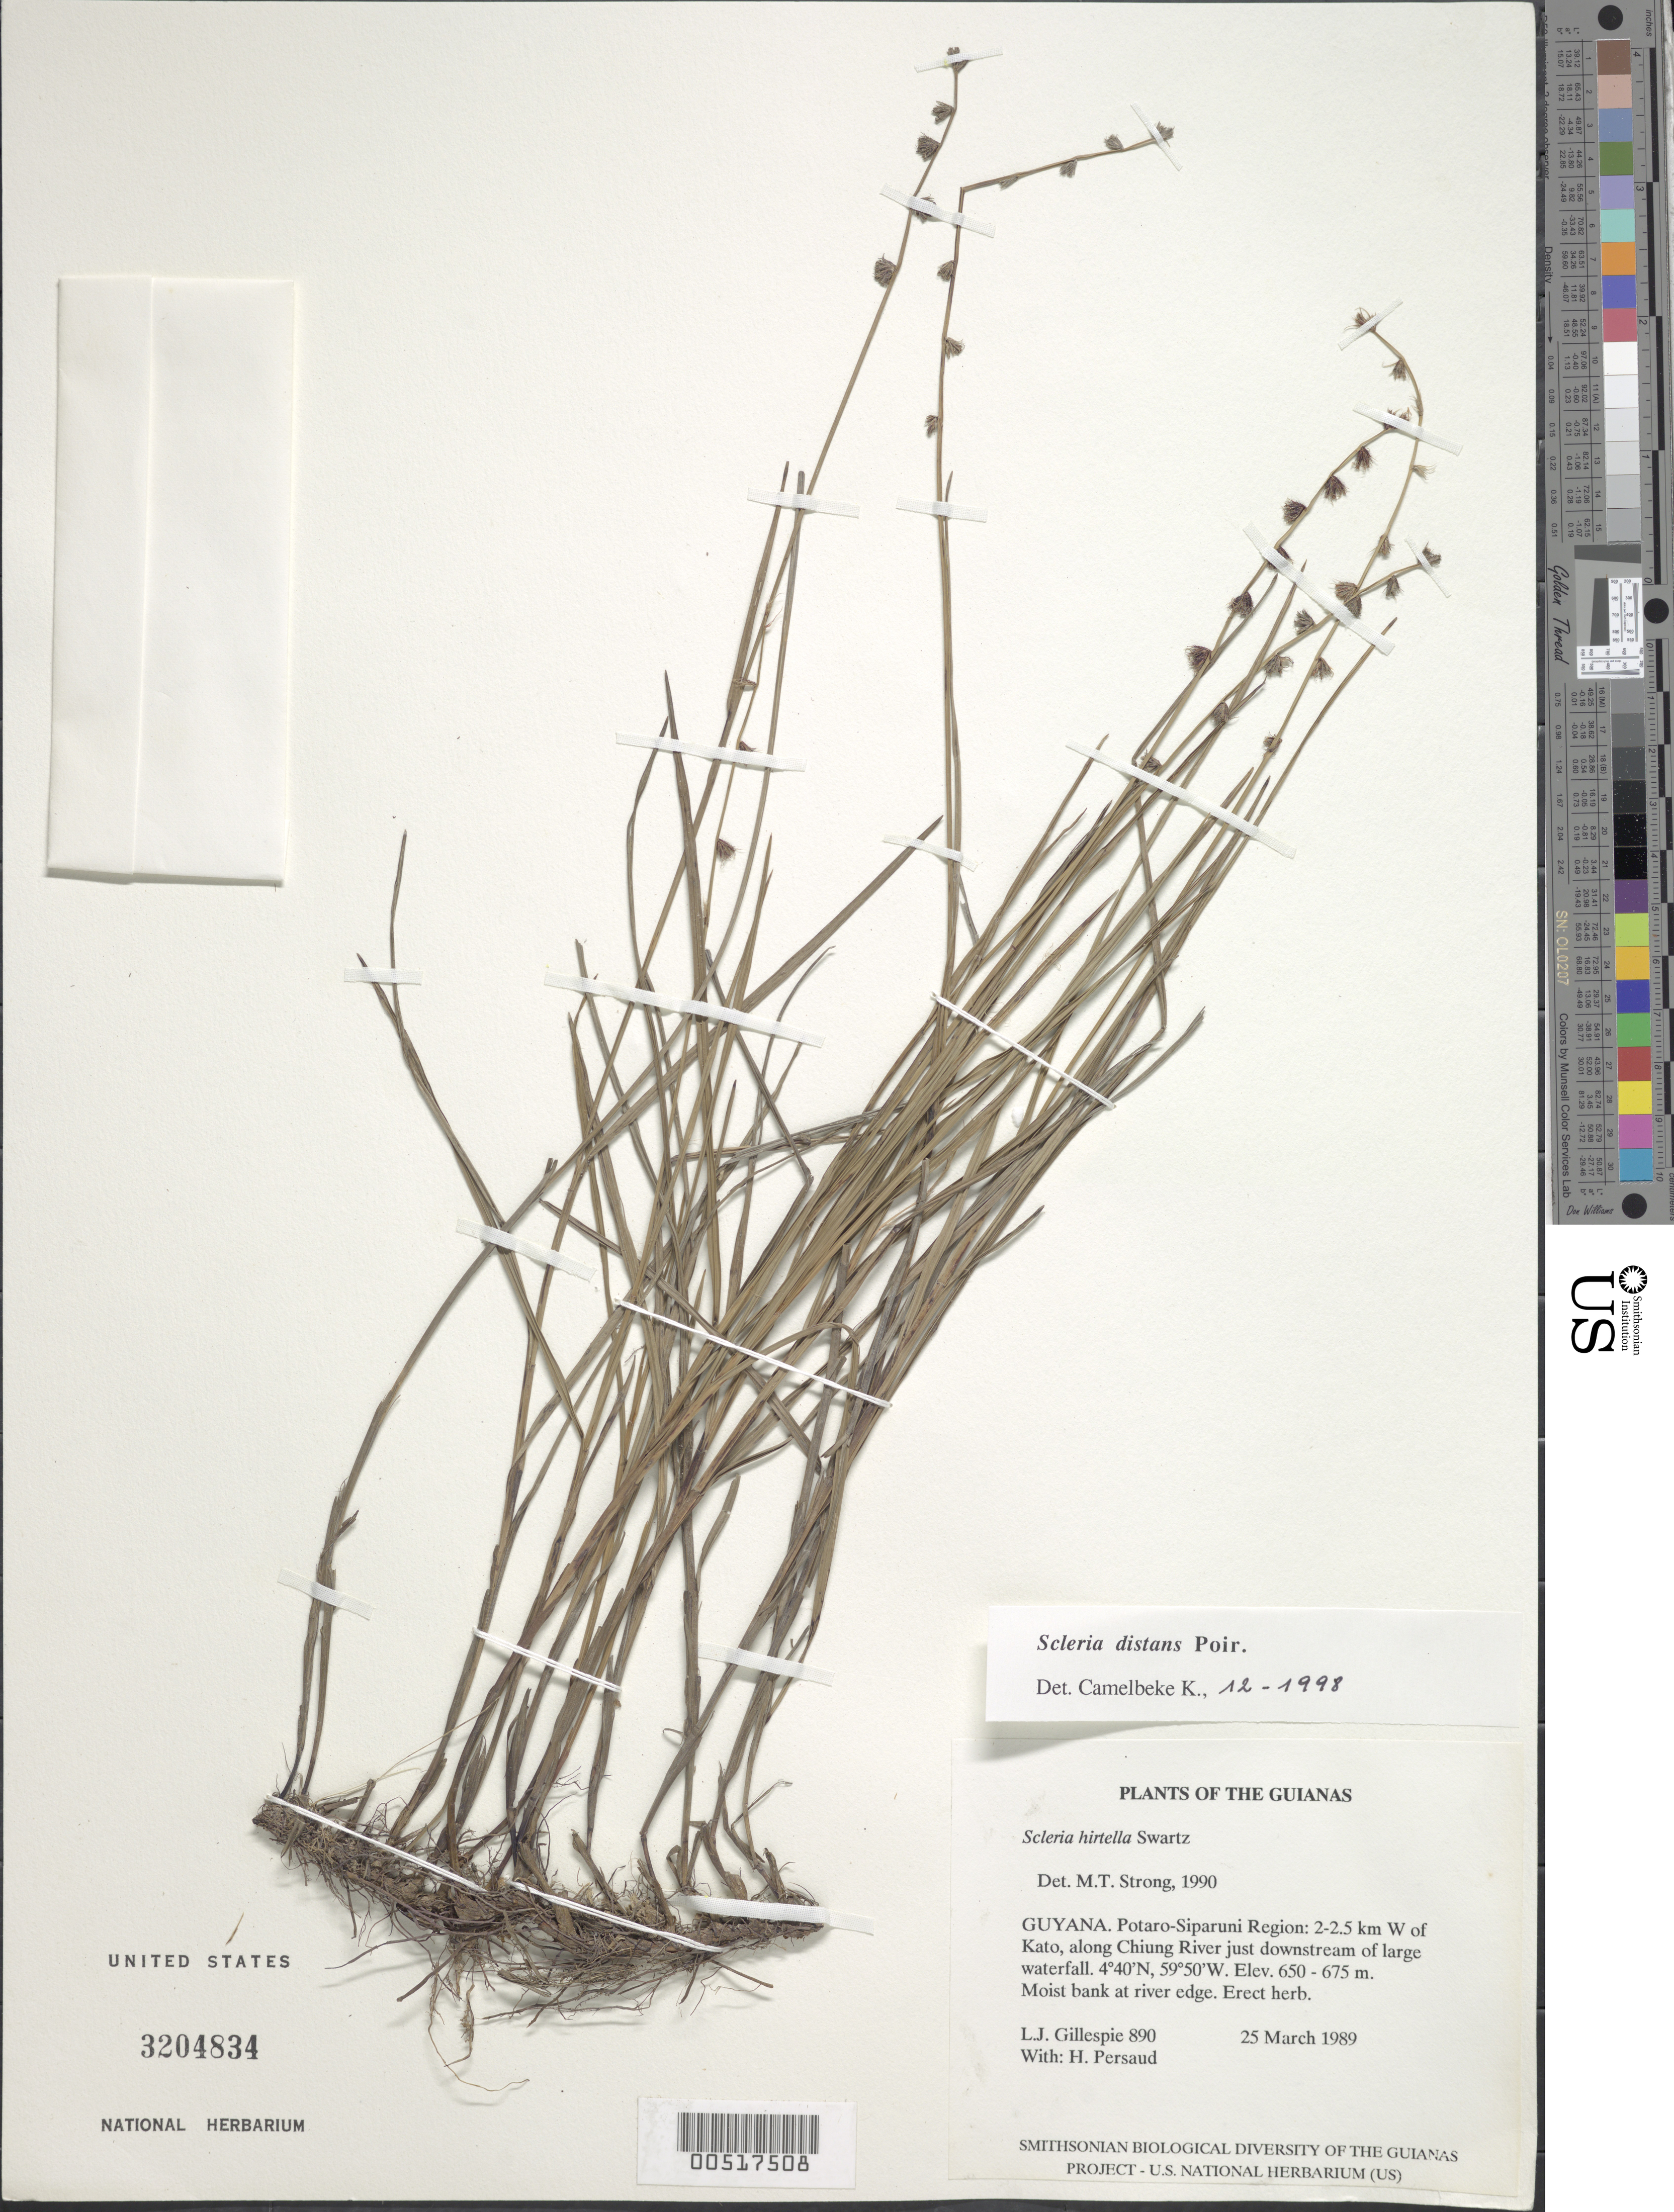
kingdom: Plantae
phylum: Tracheophyta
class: Liliopsida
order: Poales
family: Cyperaceae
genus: Scleria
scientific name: Scleria distans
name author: Poir.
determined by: Camelbeke, K.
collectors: L. J. Gillespie & H. Persaud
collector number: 890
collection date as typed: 25 March 1989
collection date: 1989-03-25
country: Guyana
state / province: Potaro-Siparuni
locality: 2-2.5 km W of Kato, along Chiung River just downstream of large waterfall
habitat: Moist bank at river edge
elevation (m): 650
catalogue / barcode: US 3204834